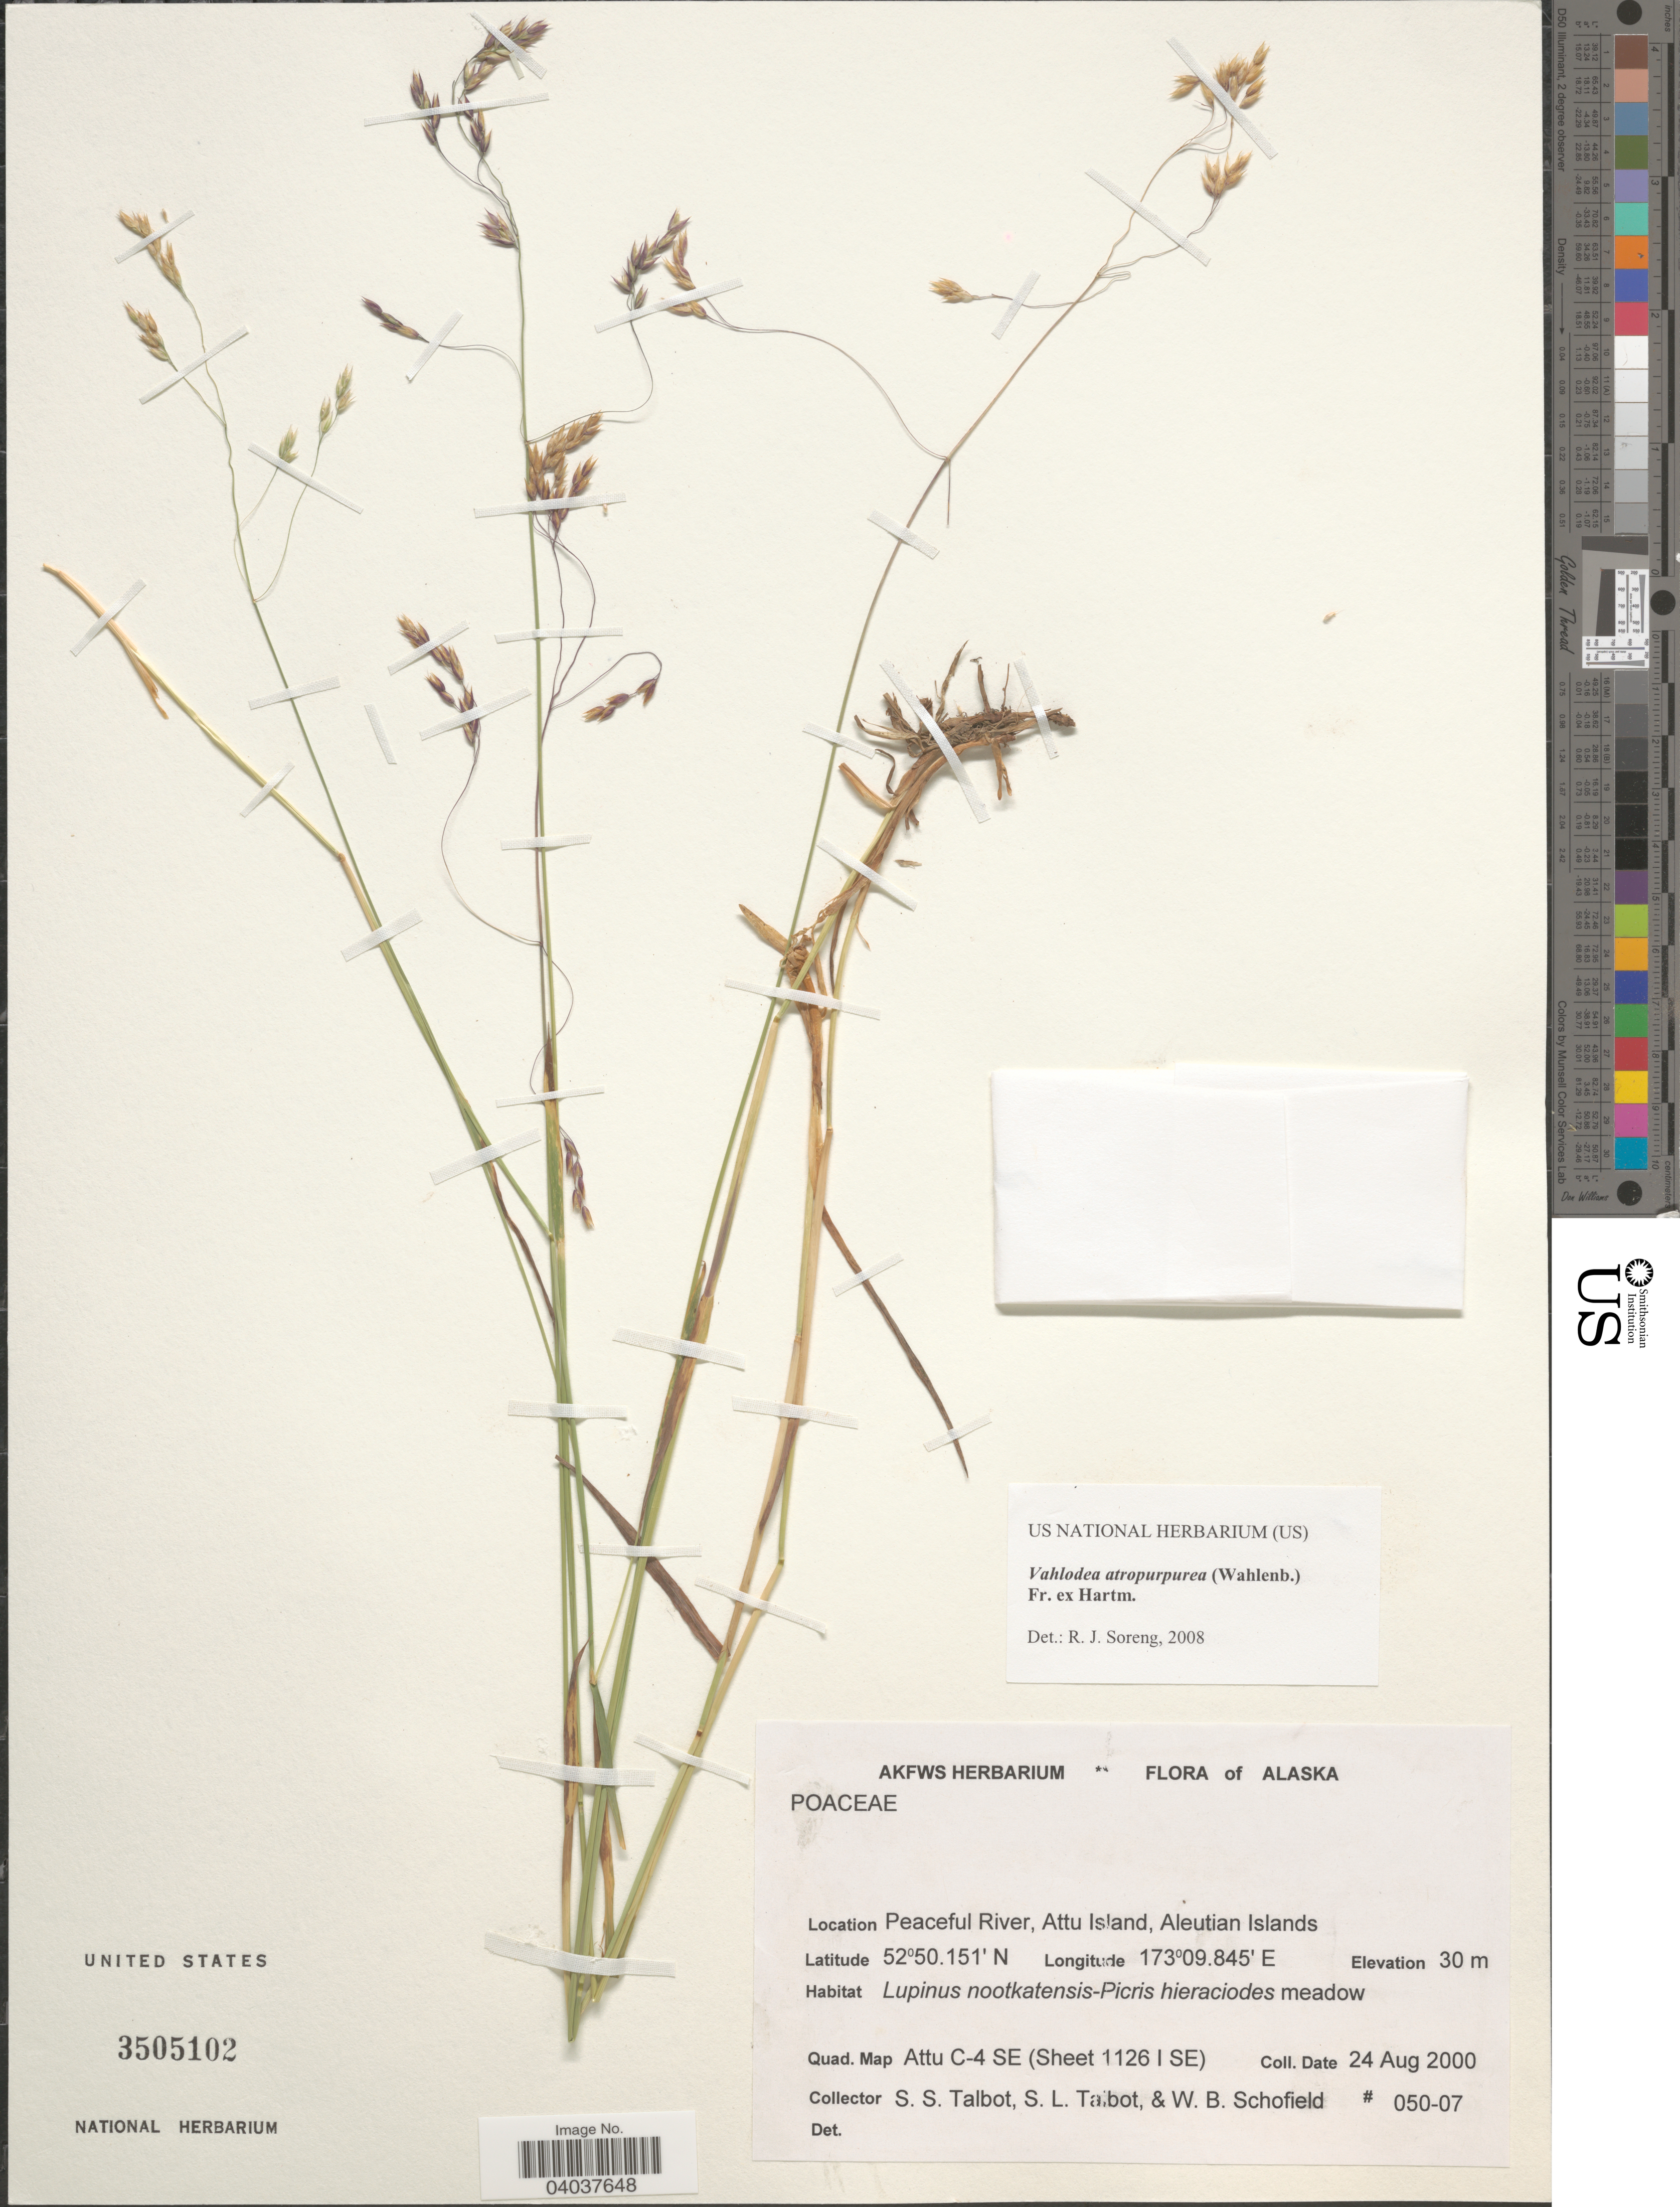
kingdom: Plantae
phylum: Tracheophyta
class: Liliopsida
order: Poales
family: Poaceae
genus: Vahlodea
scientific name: Vahlodea atropurpurea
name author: (Wahlenb.) Fr. ex Hartm.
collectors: S. S. Talbot, S. Talbot & W. Schofield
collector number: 050-07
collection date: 2000-08-24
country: United States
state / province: Alaska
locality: Peaceful River, Attu Island, Aleutian Islands. Quad. Map Attu C-4 SE (Sheet 1126 I SE).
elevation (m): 30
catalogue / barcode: US 3505102